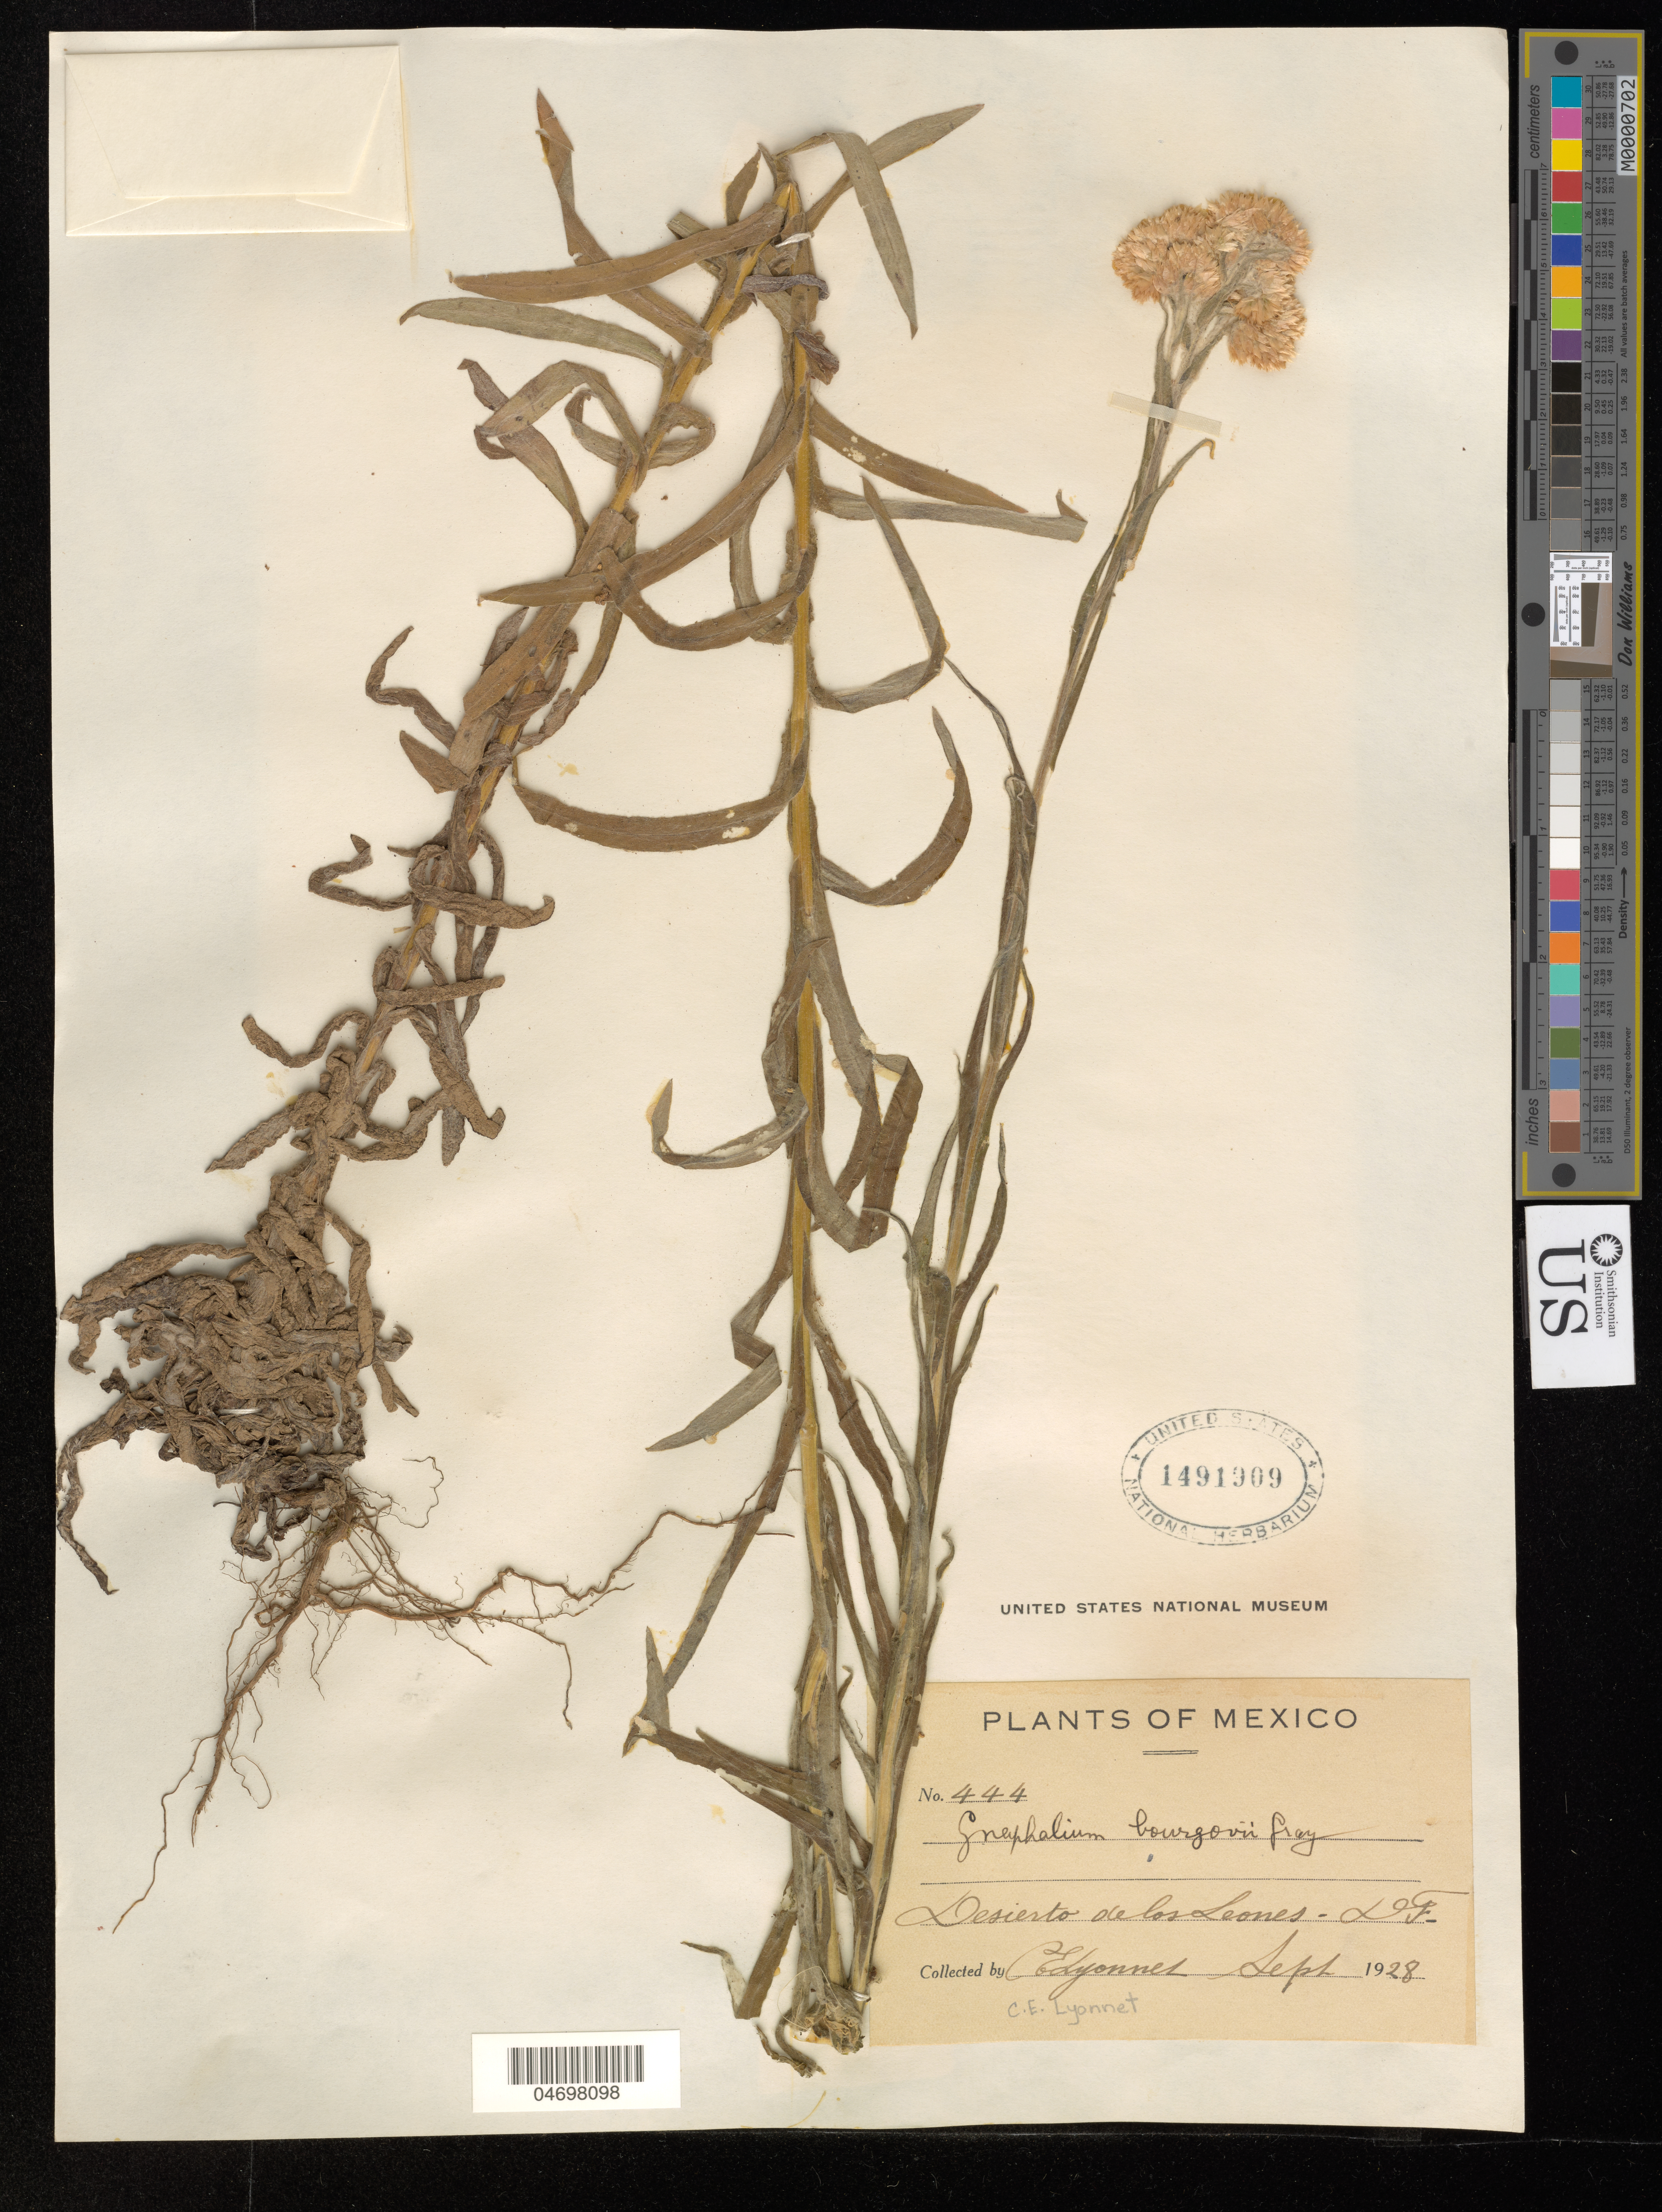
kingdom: Plantae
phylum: Tracheophyta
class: Magnoliopsida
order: Asterales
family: Asteraceae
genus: Pseudognaphalium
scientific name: Pseudognaphalium bourgovii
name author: (A. Gray) Anderb.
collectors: C. Lyonnet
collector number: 444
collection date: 1928-09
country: Mexico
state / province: Distrito Federal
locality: Desierto de los Leones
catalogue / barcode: US 1491909